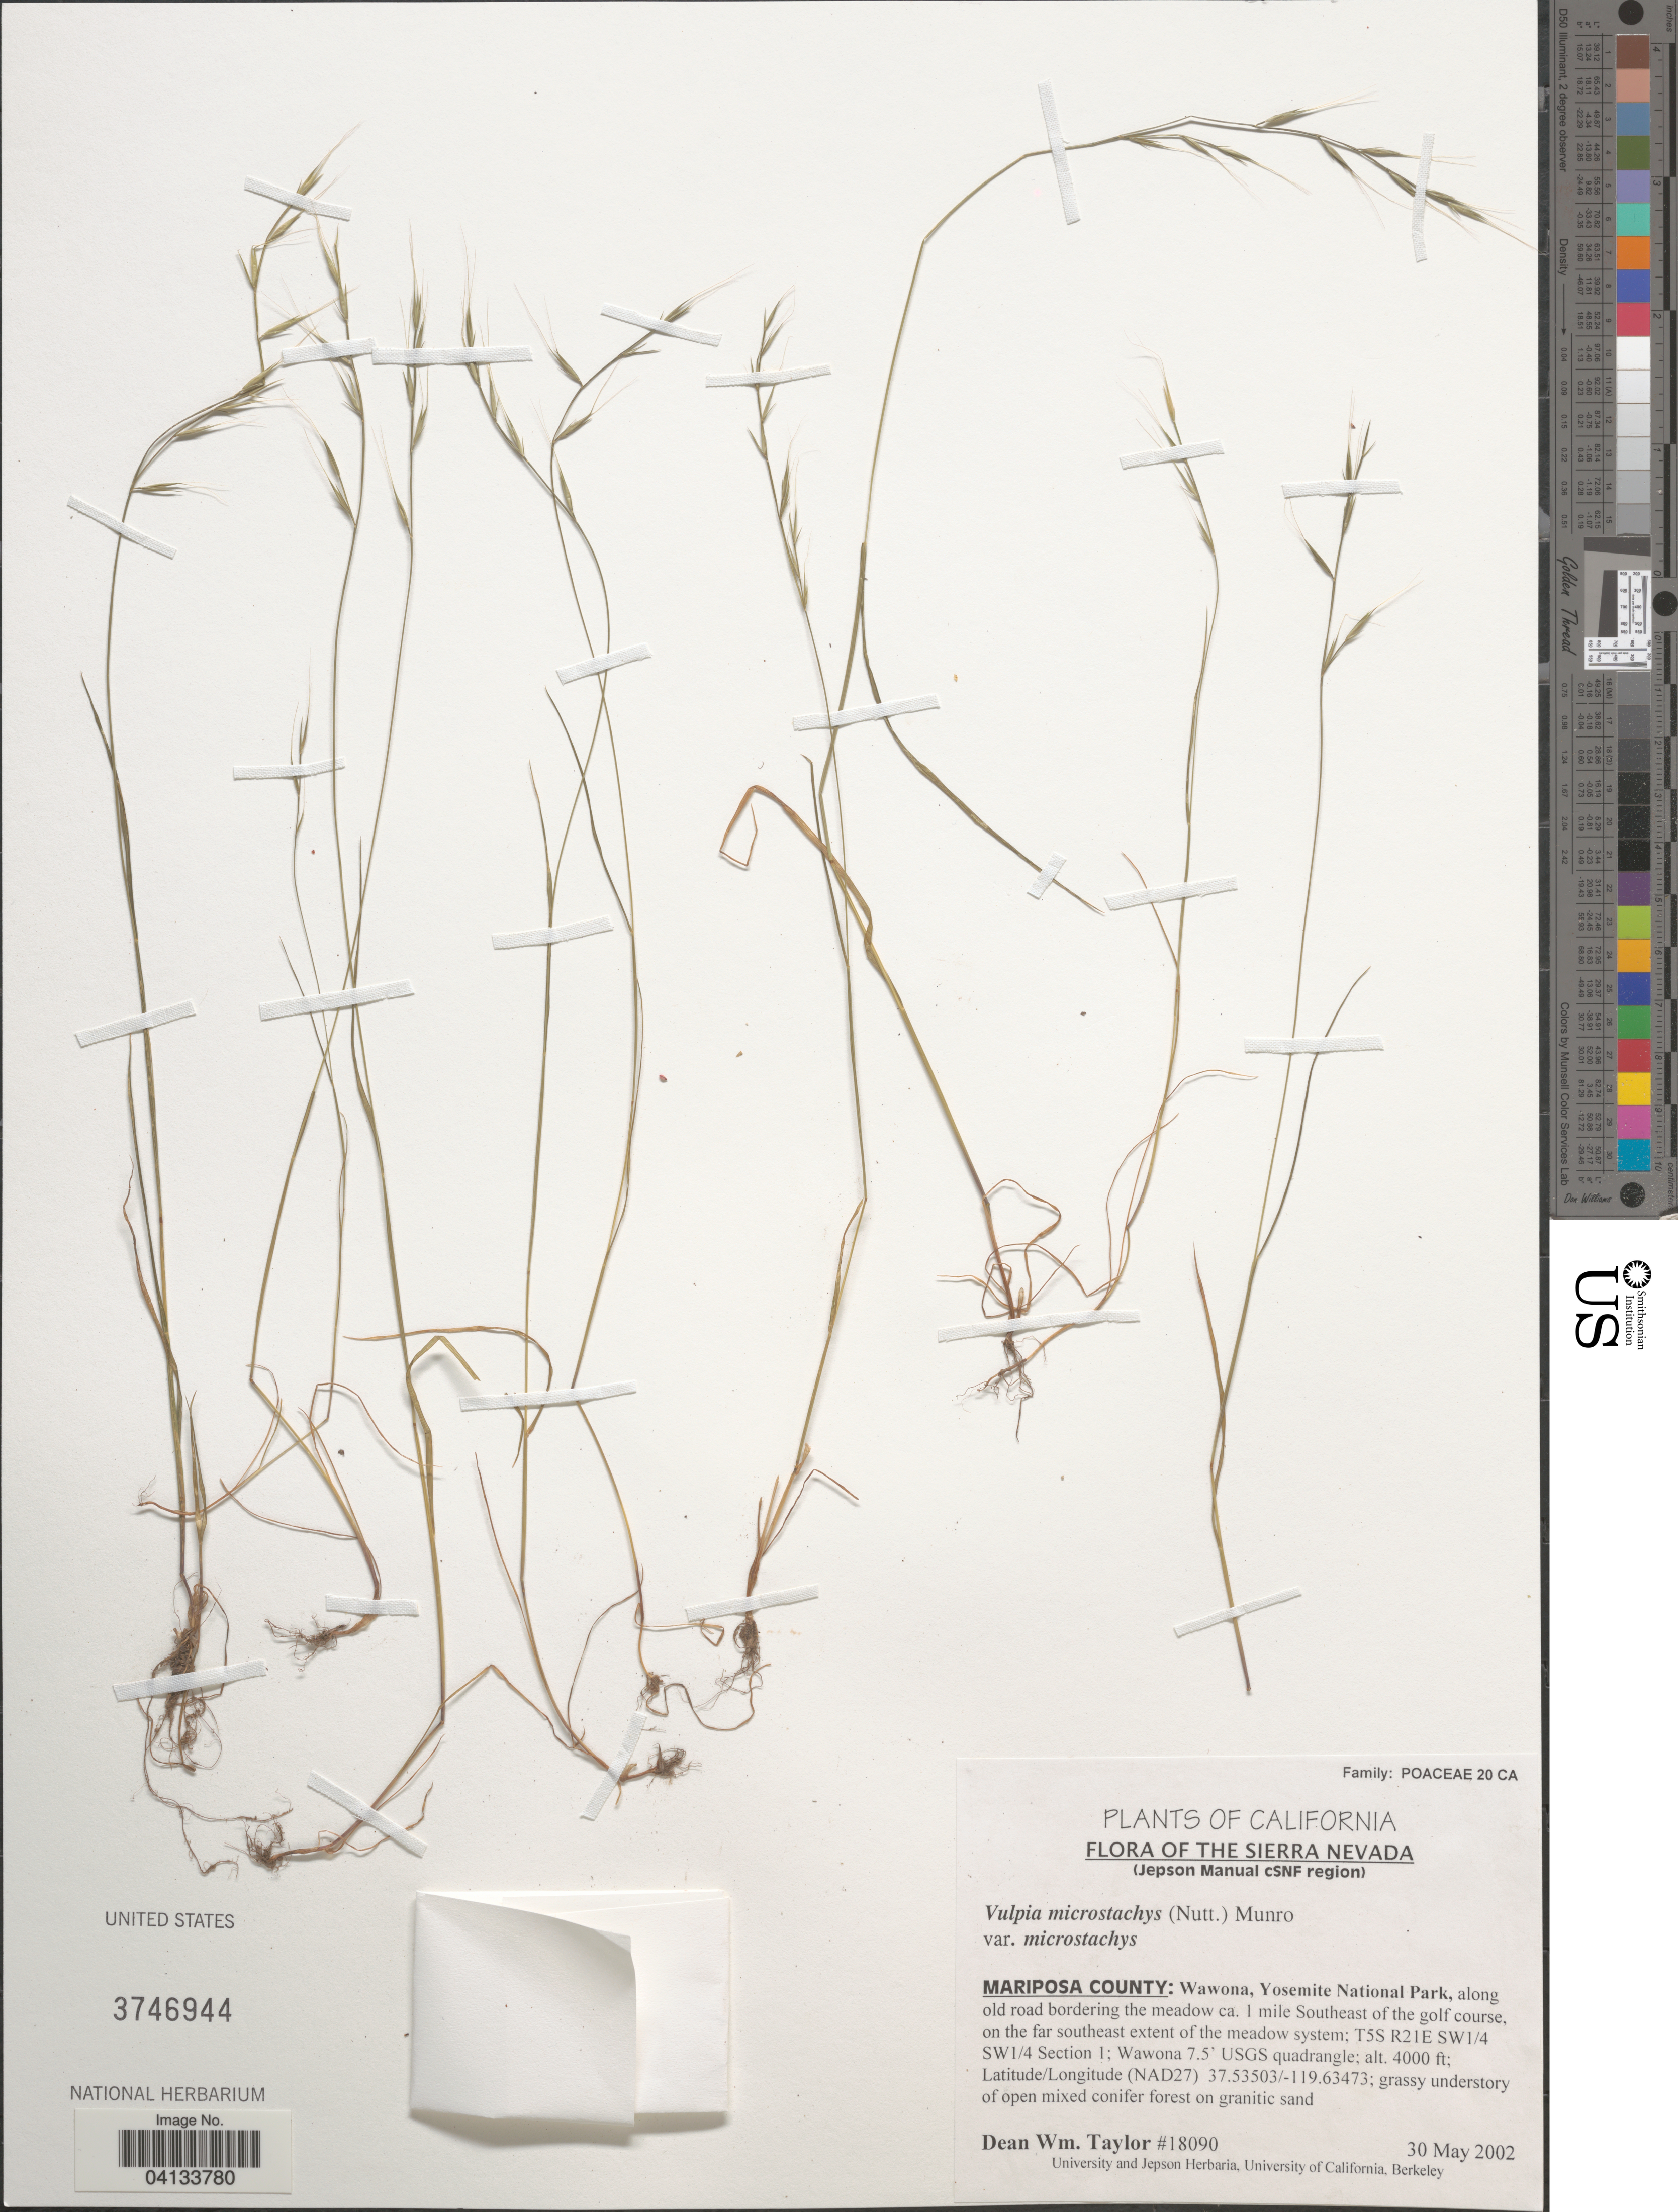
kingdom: Plantae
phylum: Tracheophyta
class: Liliopsida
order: Poales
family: Poaceae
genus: Vulpia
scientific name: Vulpia microstachys var. microstachys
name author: (Nutt.) Munro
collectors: D. W. Taylor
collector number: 18090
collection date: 2002-05-30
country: United States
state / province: California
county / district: Mariposa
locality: The Sierra Nevada. (Jepson Manual cSNF region). Mariposa County: Wawona, Yosemite National Park, along old road bordering the meadow ca. 1 mile Southeast of the golf course, on the far southeast extent of the meadow system; T5S R21E SW1/4 SW1/4 Section 1; Wawona 7.5' USGS quadrangle. (NAD27).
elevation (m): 1219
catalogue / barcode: US 3746944